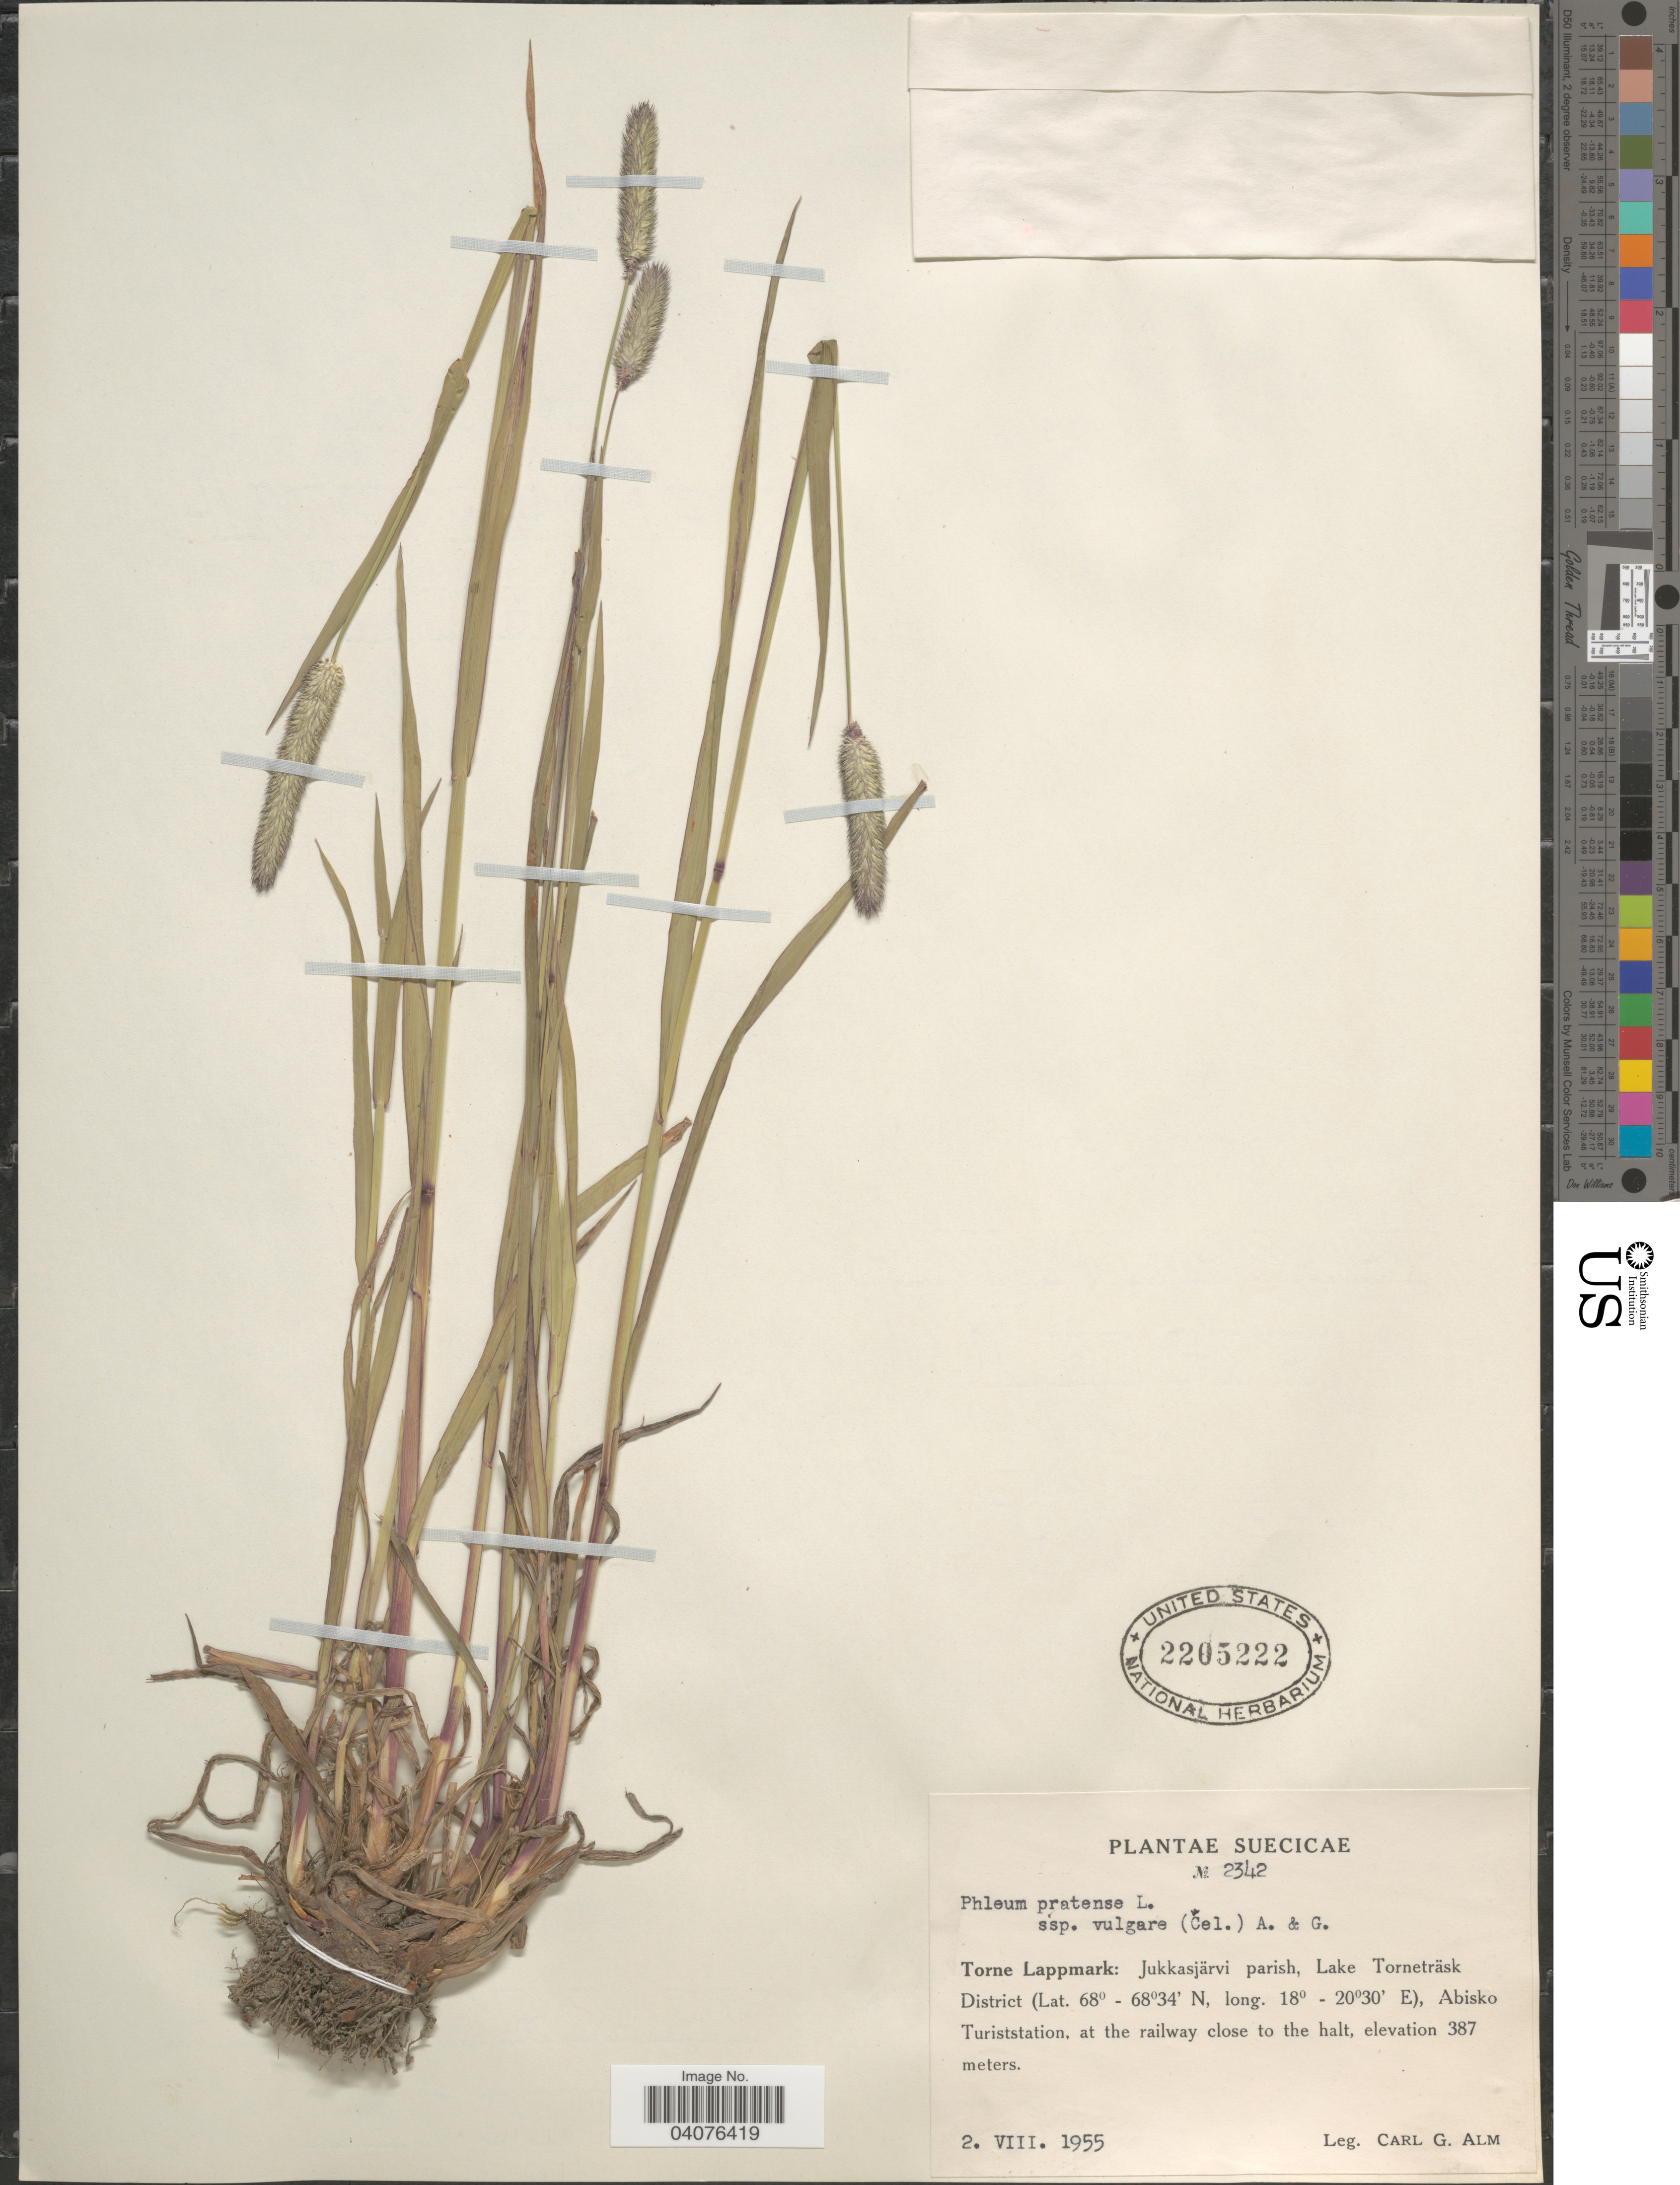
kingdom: Plantae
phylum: Tracheophyta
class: Liliopsida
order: Poales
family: Poaceae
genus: Phleum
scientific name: Phleum pratense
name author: L.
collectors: C. G. Alm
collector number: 2342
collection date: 1955-08-02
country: Sweden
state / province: Norrbotten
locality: Suecicae. Torne Lappmark: Jukkasjärvi parish, Lake Torneträsk District. Abisko Turiststation, at the railway close to the halt.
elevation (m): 387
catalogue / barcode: US 2205222